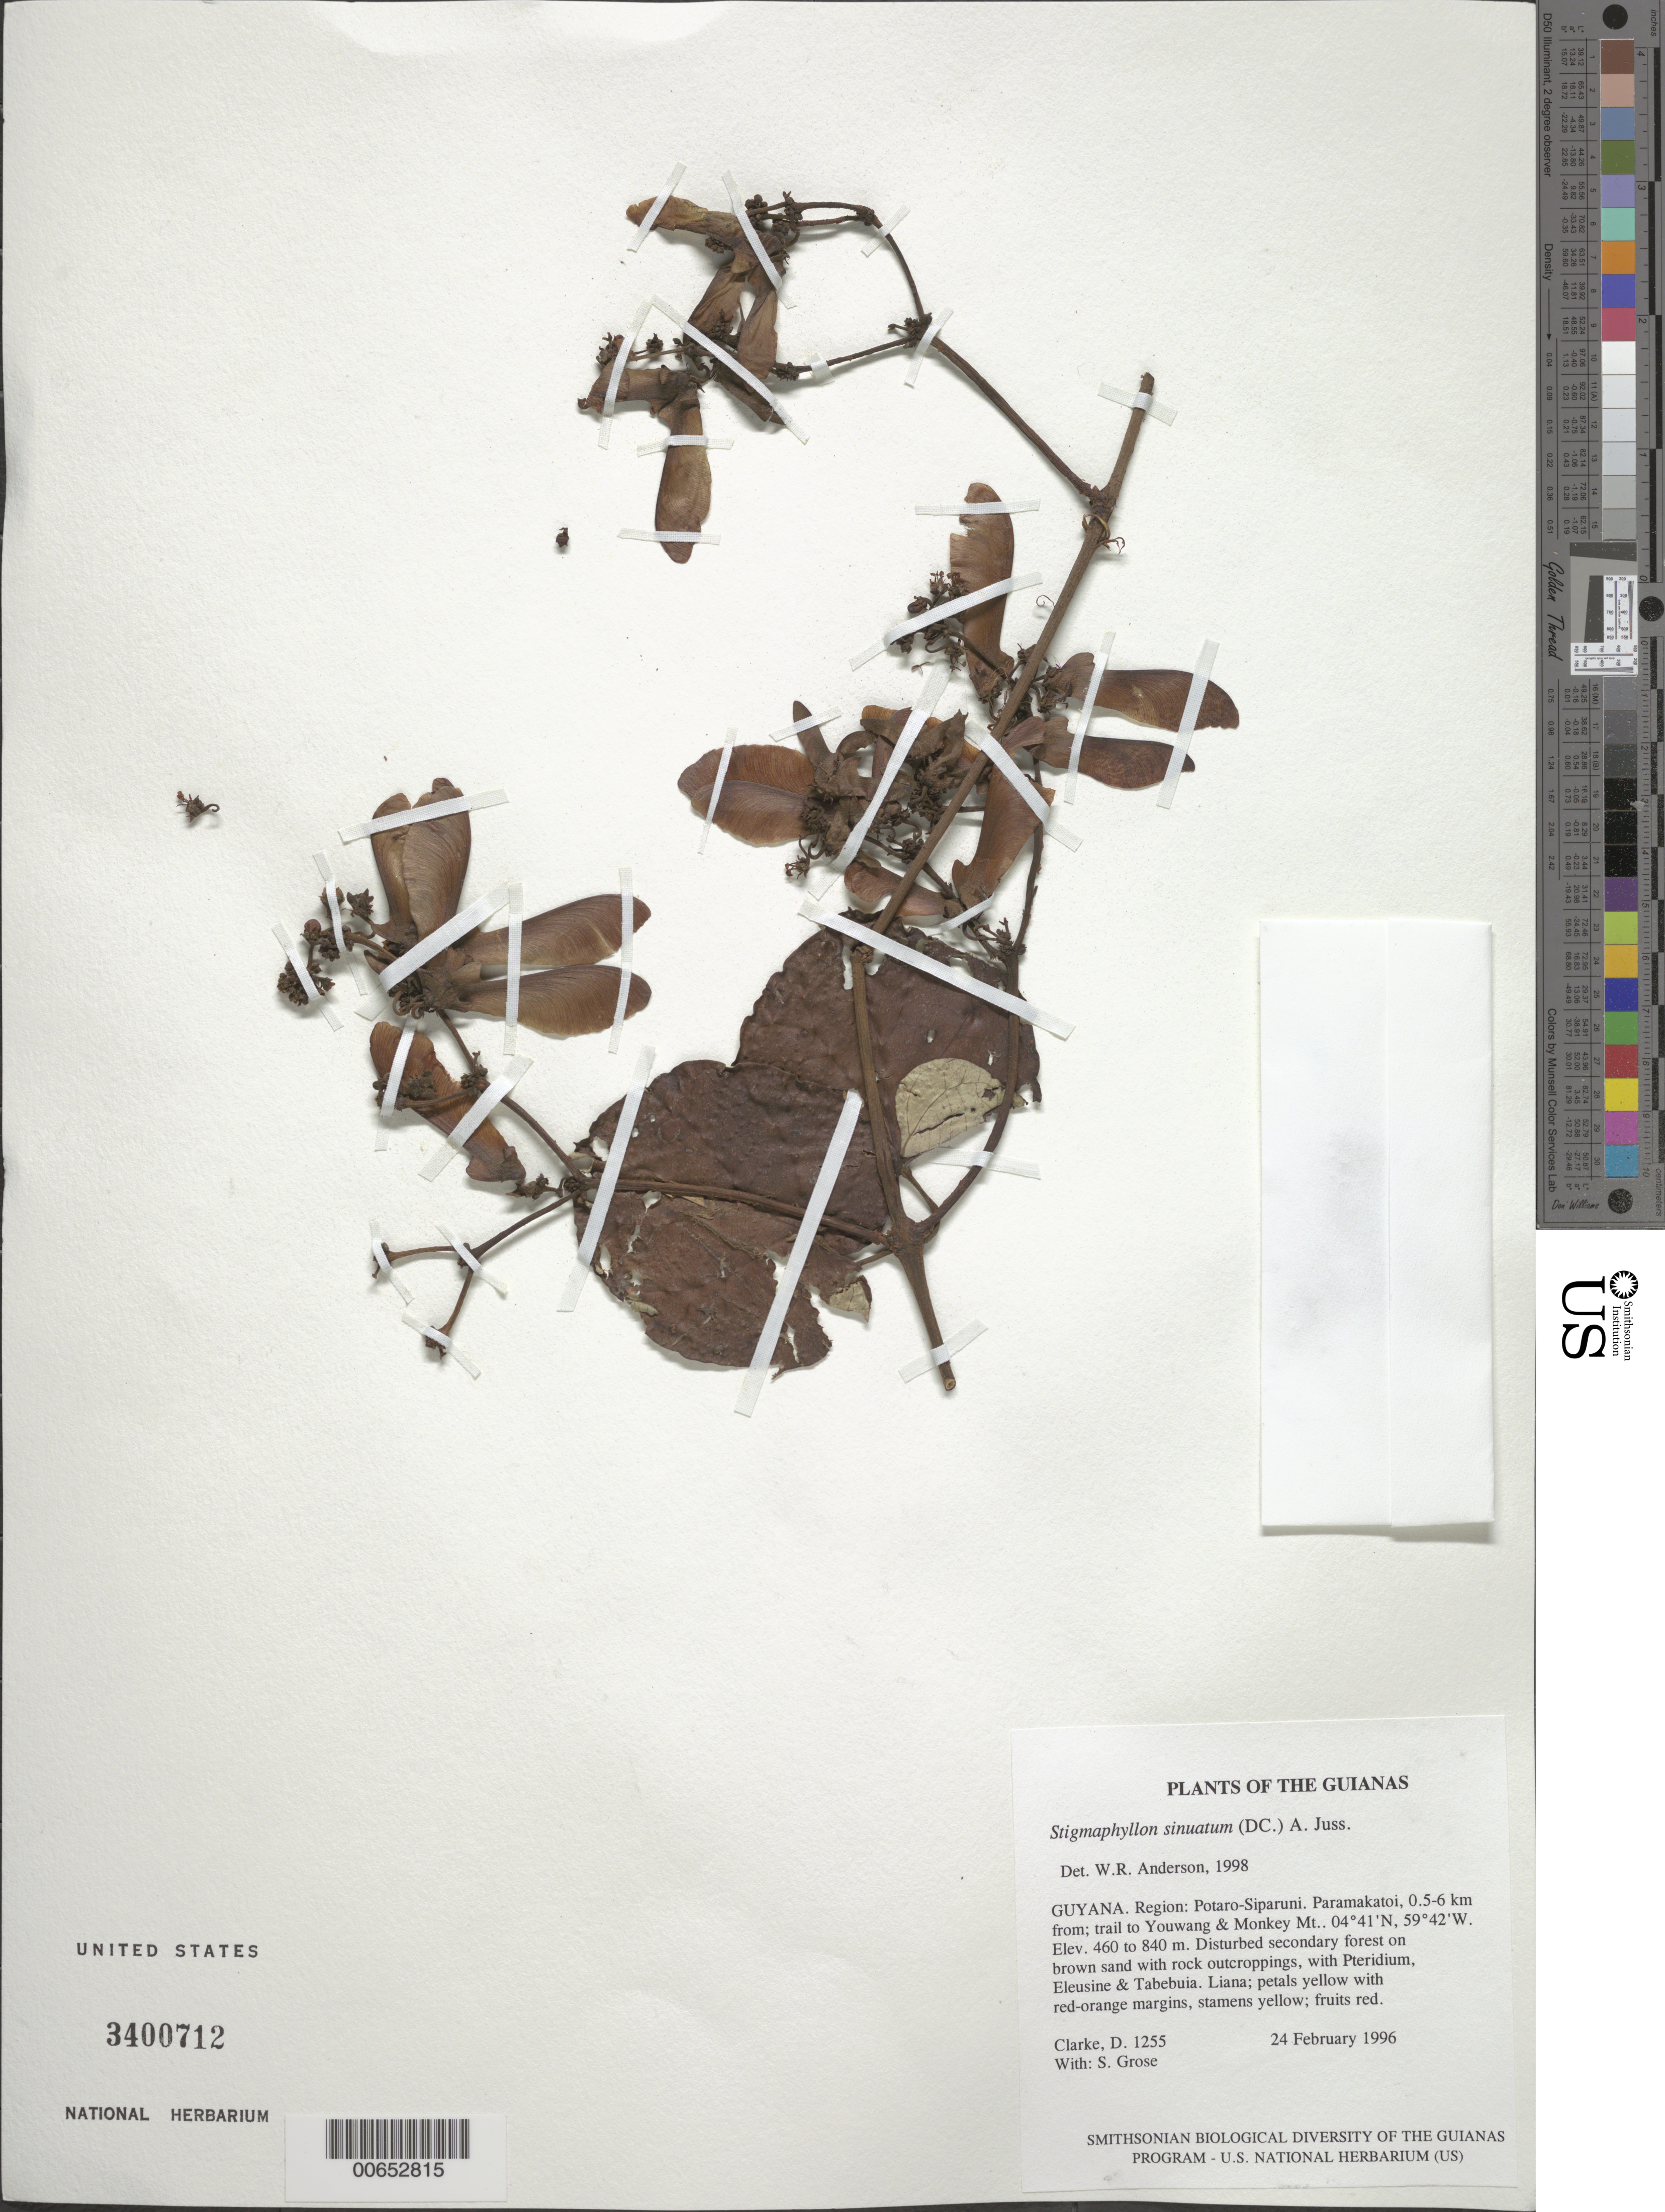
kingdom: Plantae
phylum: Tracheophyta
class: Magnoliopsida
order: Malpighiales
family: Malpighiaceae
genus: Stigmaphyllon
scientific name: Stigmaphyllon sinuatum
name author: (DC.) A. Juss.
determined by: Anderson, W. R., (MICH), University of Michigan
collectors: H. D. Clarke & S. Grose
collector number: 1255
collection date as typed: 24 February 1996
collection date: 1996-02-24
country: Guyana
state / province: Potaro-Siparuni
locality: Paramakatoi, 0.5-6 km from; trail to Youwang & Monkey Mt.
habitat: Disturbed secondary forest on brown sand with rock outcroppings, with Pteridium, Eleusine & Tabebuia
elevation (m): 460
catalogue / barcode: US 3400712